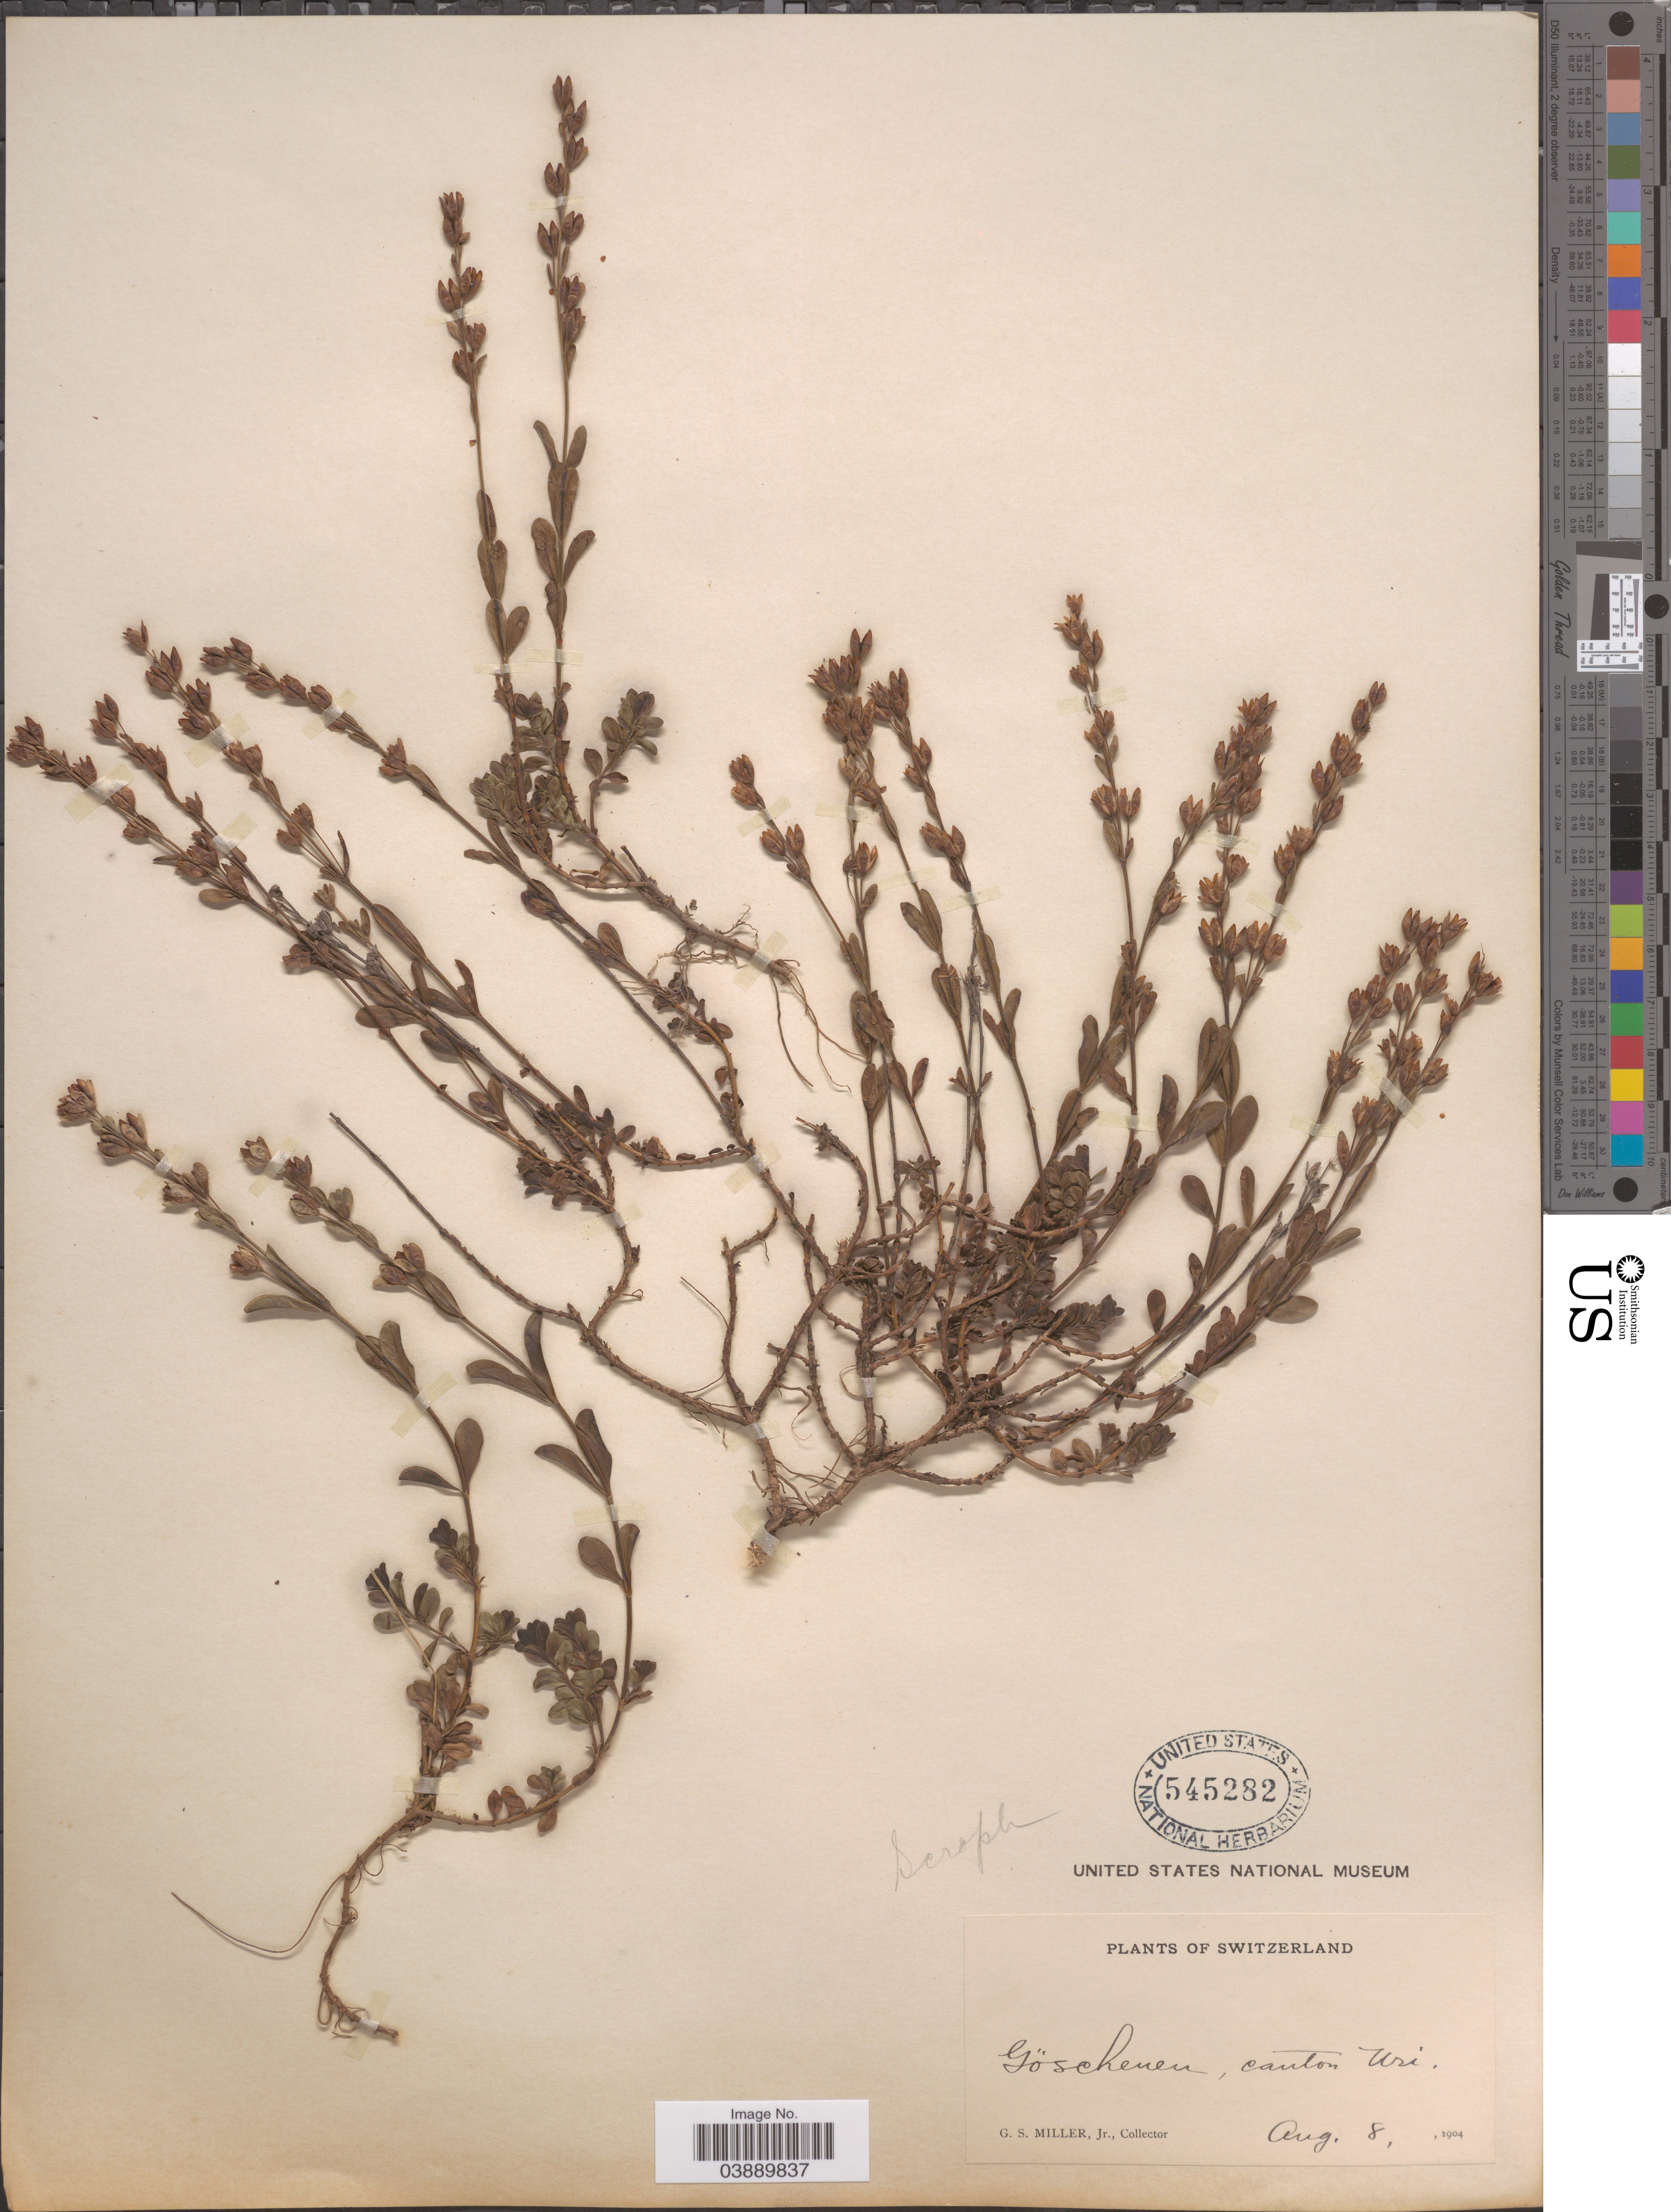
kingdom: Plantae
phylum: Tracheophyta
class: Magnoliopsida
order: Lamiales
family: Plantaginaceae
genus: Veronica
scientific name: Veronica fruticans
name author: Jacq.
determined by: Albach, Dirk C.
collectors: G. S. Miller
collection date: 1904-08-08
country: Switzerland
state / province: Uri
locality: Göschenen, canton Uri.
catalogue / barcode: US 545282